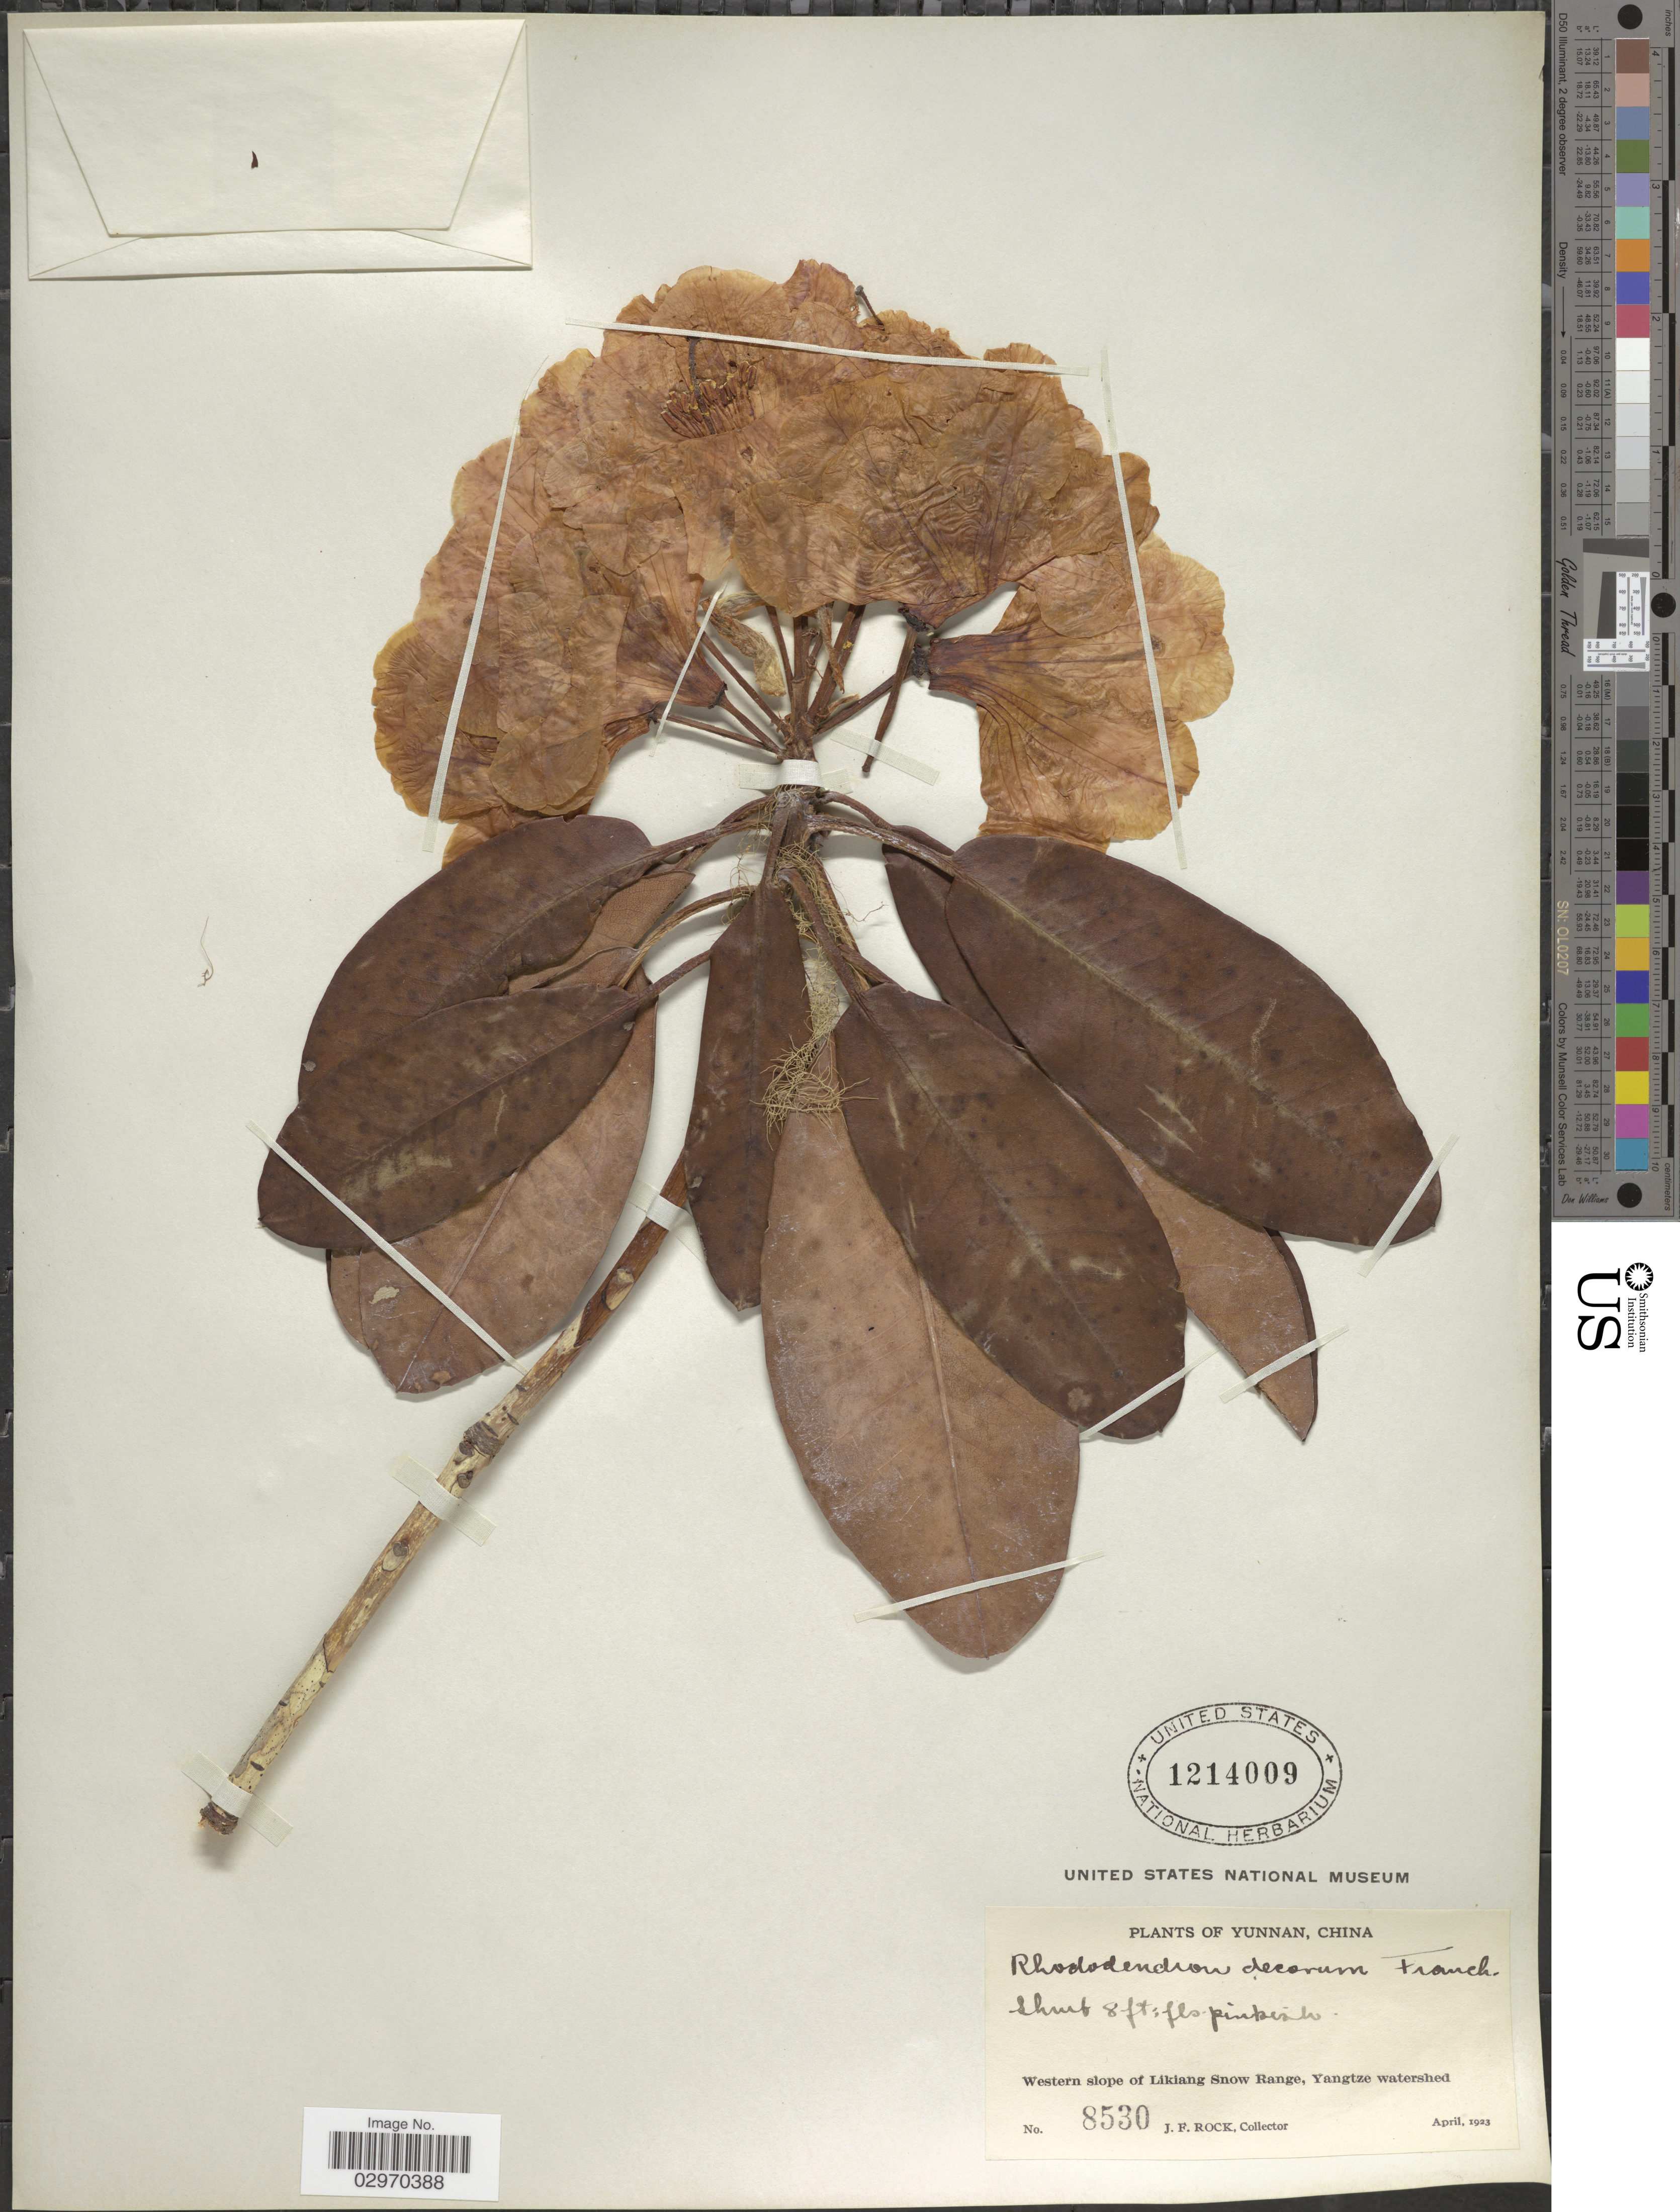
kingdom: Plantae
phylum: Tracheophyta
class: Magnoliopsida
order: Ericales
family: Ericaceae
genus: Rhododendron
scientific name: Rhododendron decorum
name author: Franch.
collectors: J. Rock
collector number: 8530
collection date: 1923-04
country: China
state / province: Yunnan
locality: Western slope of Likiang Snow Range, Yangtze watershed.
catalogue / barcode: US 1214009